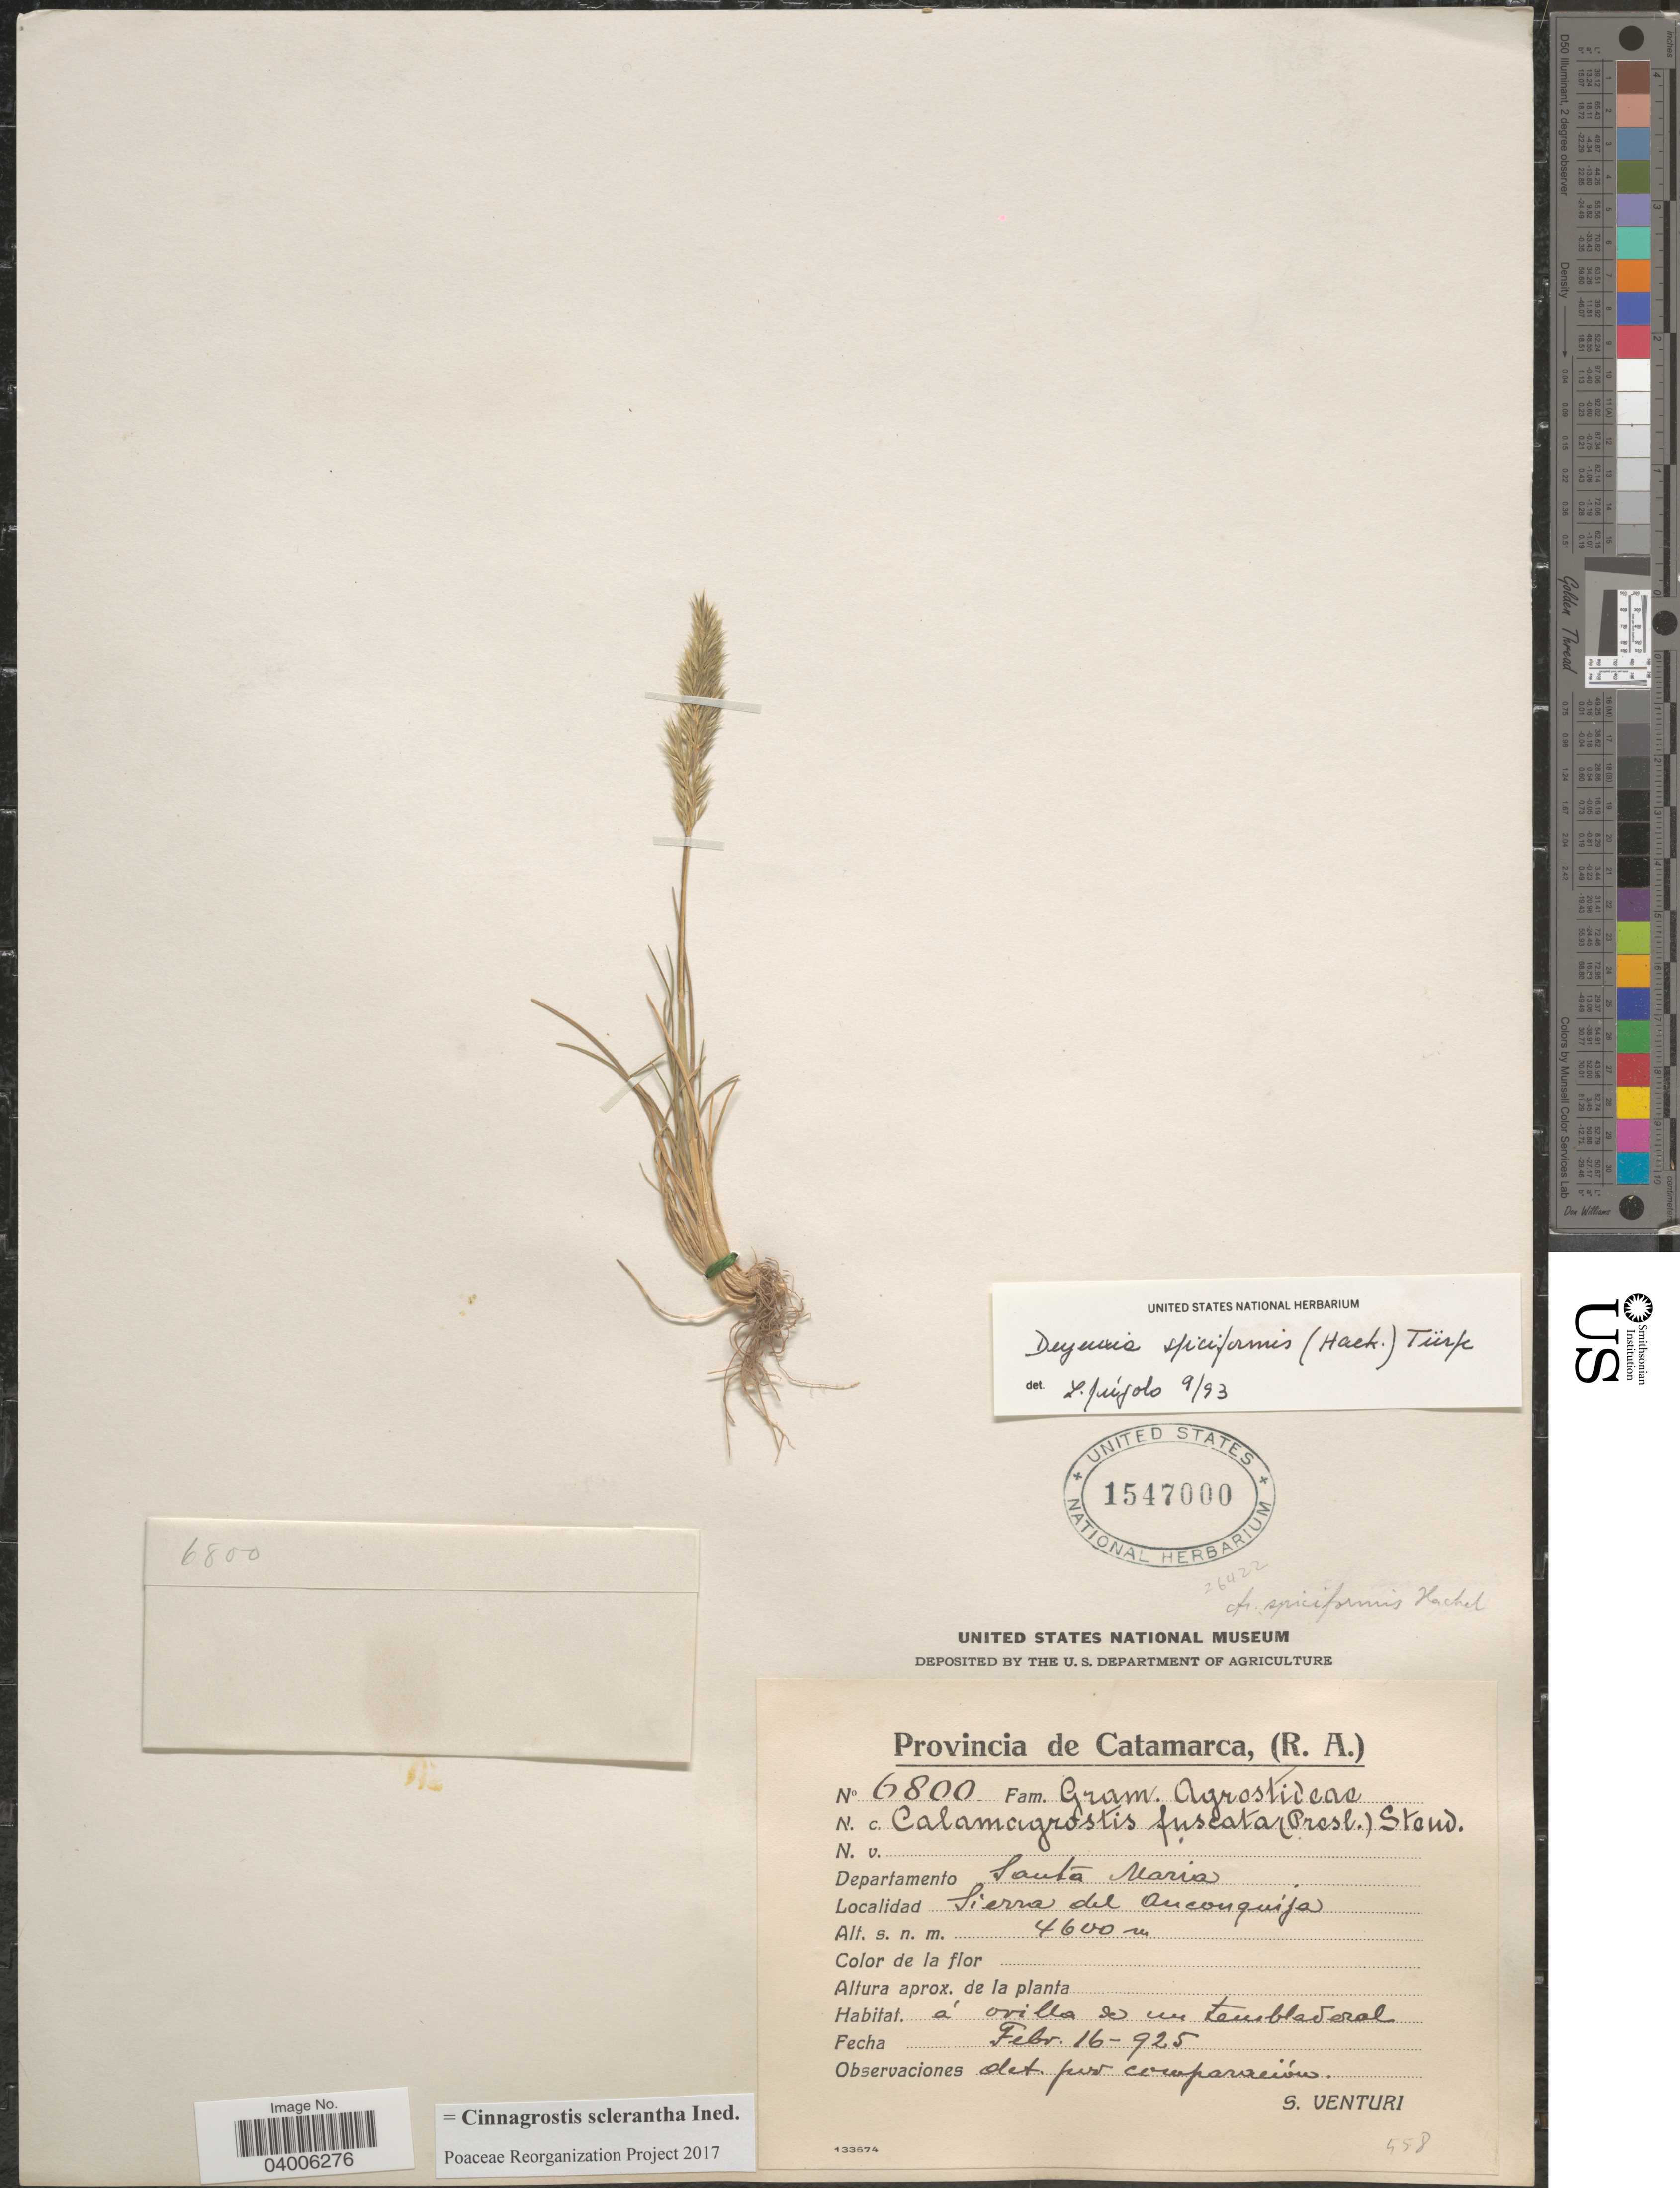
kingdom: Plantae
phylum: Tracheophyta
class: Liliopsida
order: Poales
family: Poaceae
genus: Cinnagrostis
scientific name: Cinnagrostis sclerantha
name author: (Hack.) P.M. Peterson et al.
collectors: S. Venturi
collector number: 6800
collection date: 1925-02-16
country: Argentina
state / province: Catamarca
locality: Departamento Santa Maria. Sierra del Aconquija.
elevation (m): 4600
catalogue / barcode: US 1547000